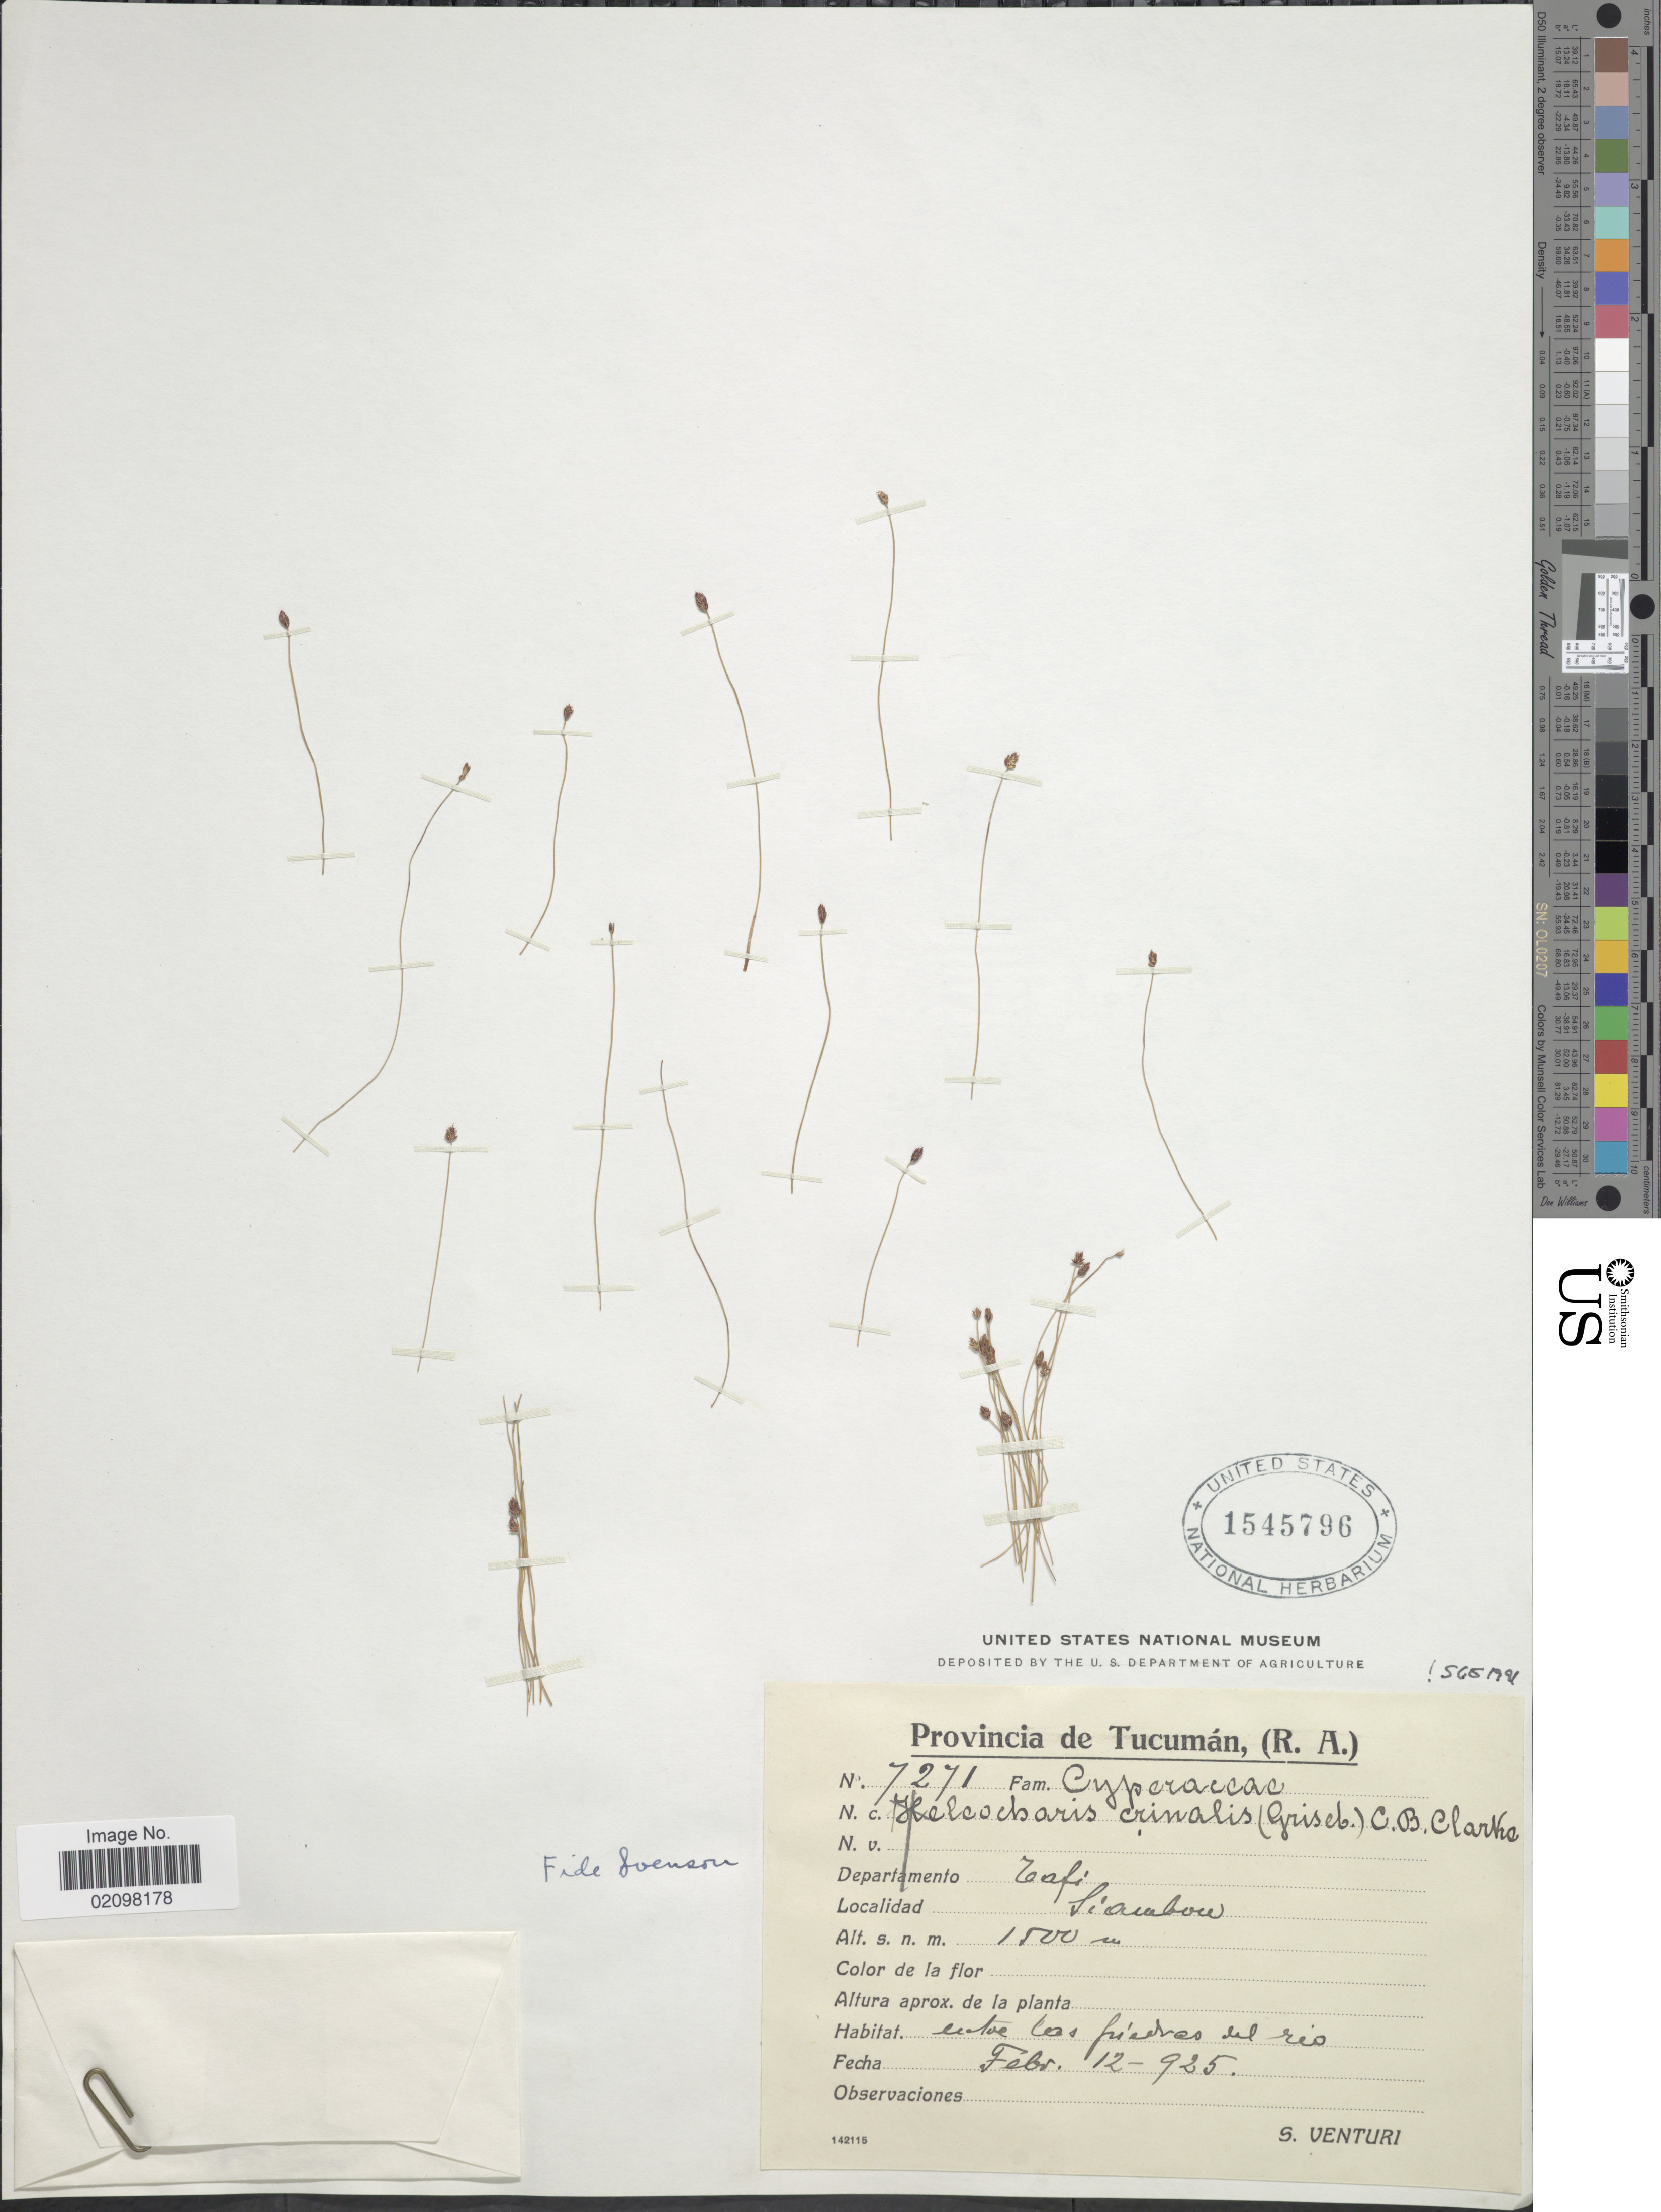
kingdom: Plantae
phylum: Tracheophyta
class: Liliopsida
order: Poales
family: Cyperaceae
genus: Eleocharis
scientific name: Eleocharis crinalis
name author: (Griseb.) C.B. Clarke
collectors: S. Venturi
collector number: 7271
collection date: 1925-02-12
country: Argentina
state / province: Tucuman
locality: (R.A.) Departamento Tafi. Siambon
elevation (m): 1500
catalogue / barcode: US 1545796